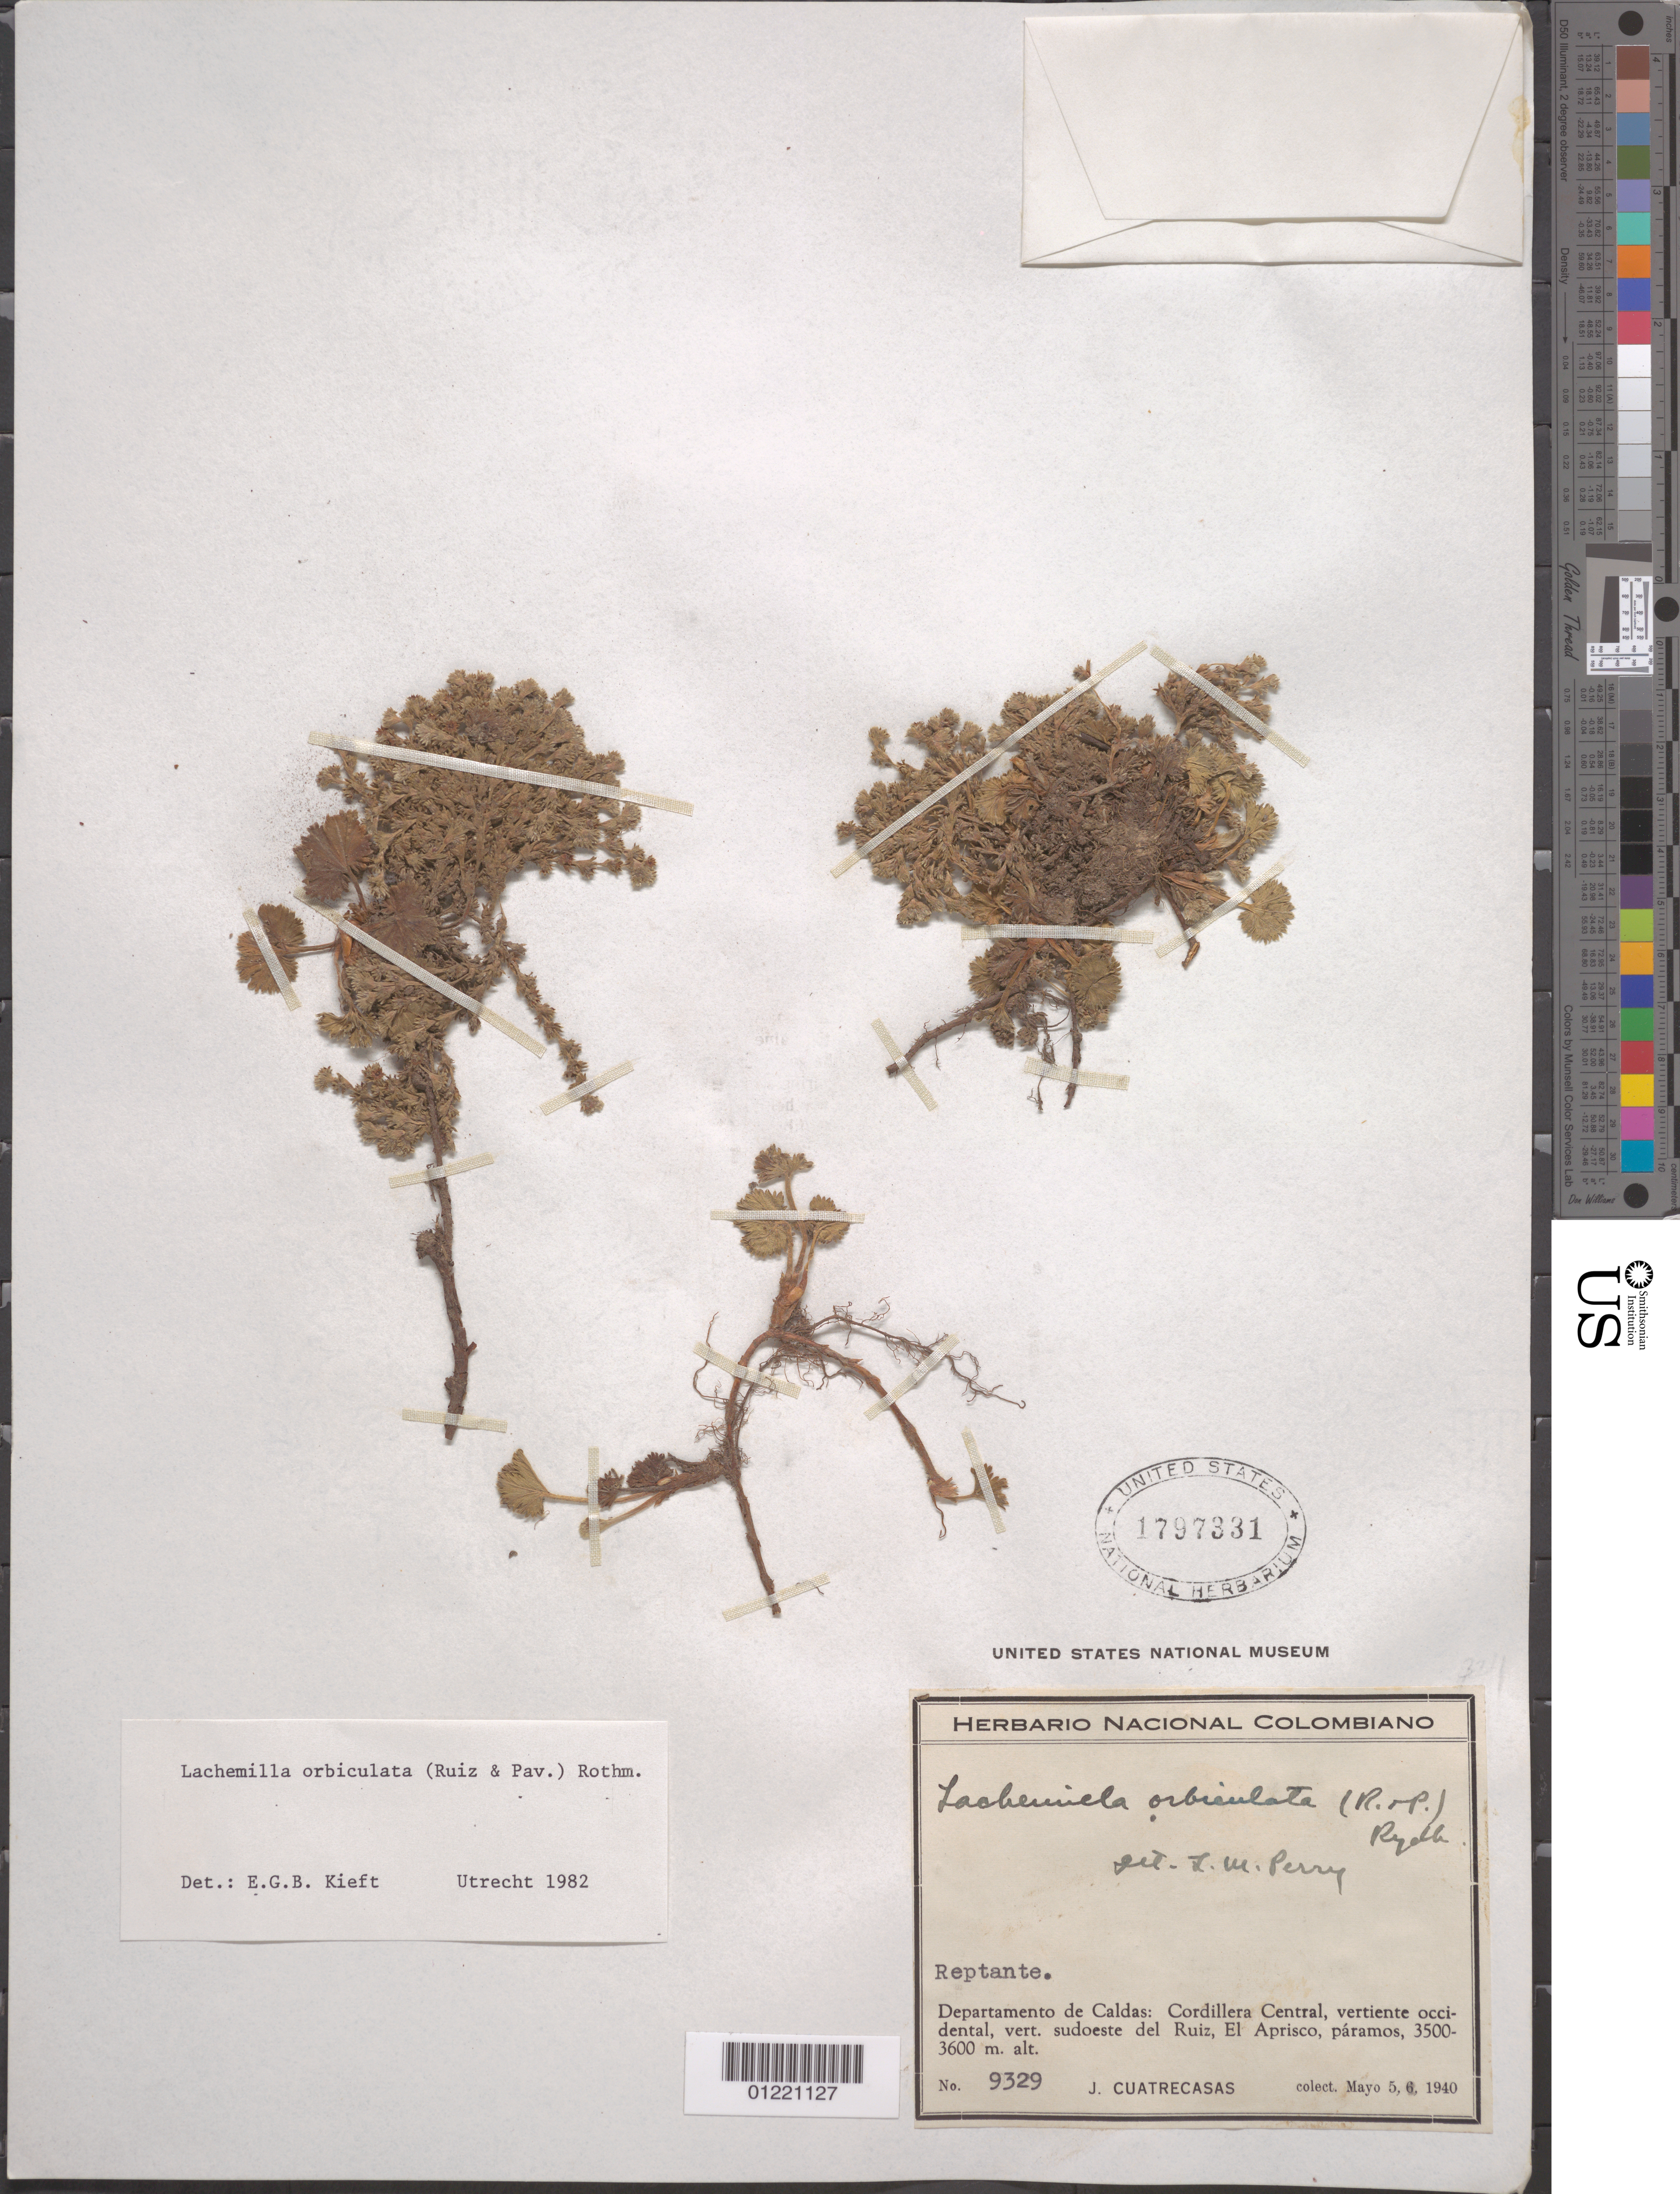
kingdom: Plantae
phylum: Tracheophyta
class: Magnoliopsida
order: Rosales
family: Rosaceae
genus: Lachemilla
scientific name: Lachemilla orbiculata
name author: (Ruiz & Pav.) Rydb.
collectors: J. Cuatrecasas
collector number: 9329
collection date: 1940-05-05/1940-05-06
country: Colombia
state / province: Caldas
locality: Cordillera Central, western slope, southwest slope of Ruiz, El Aprisco, paramos.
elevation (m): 3500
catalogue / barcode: US 1797331